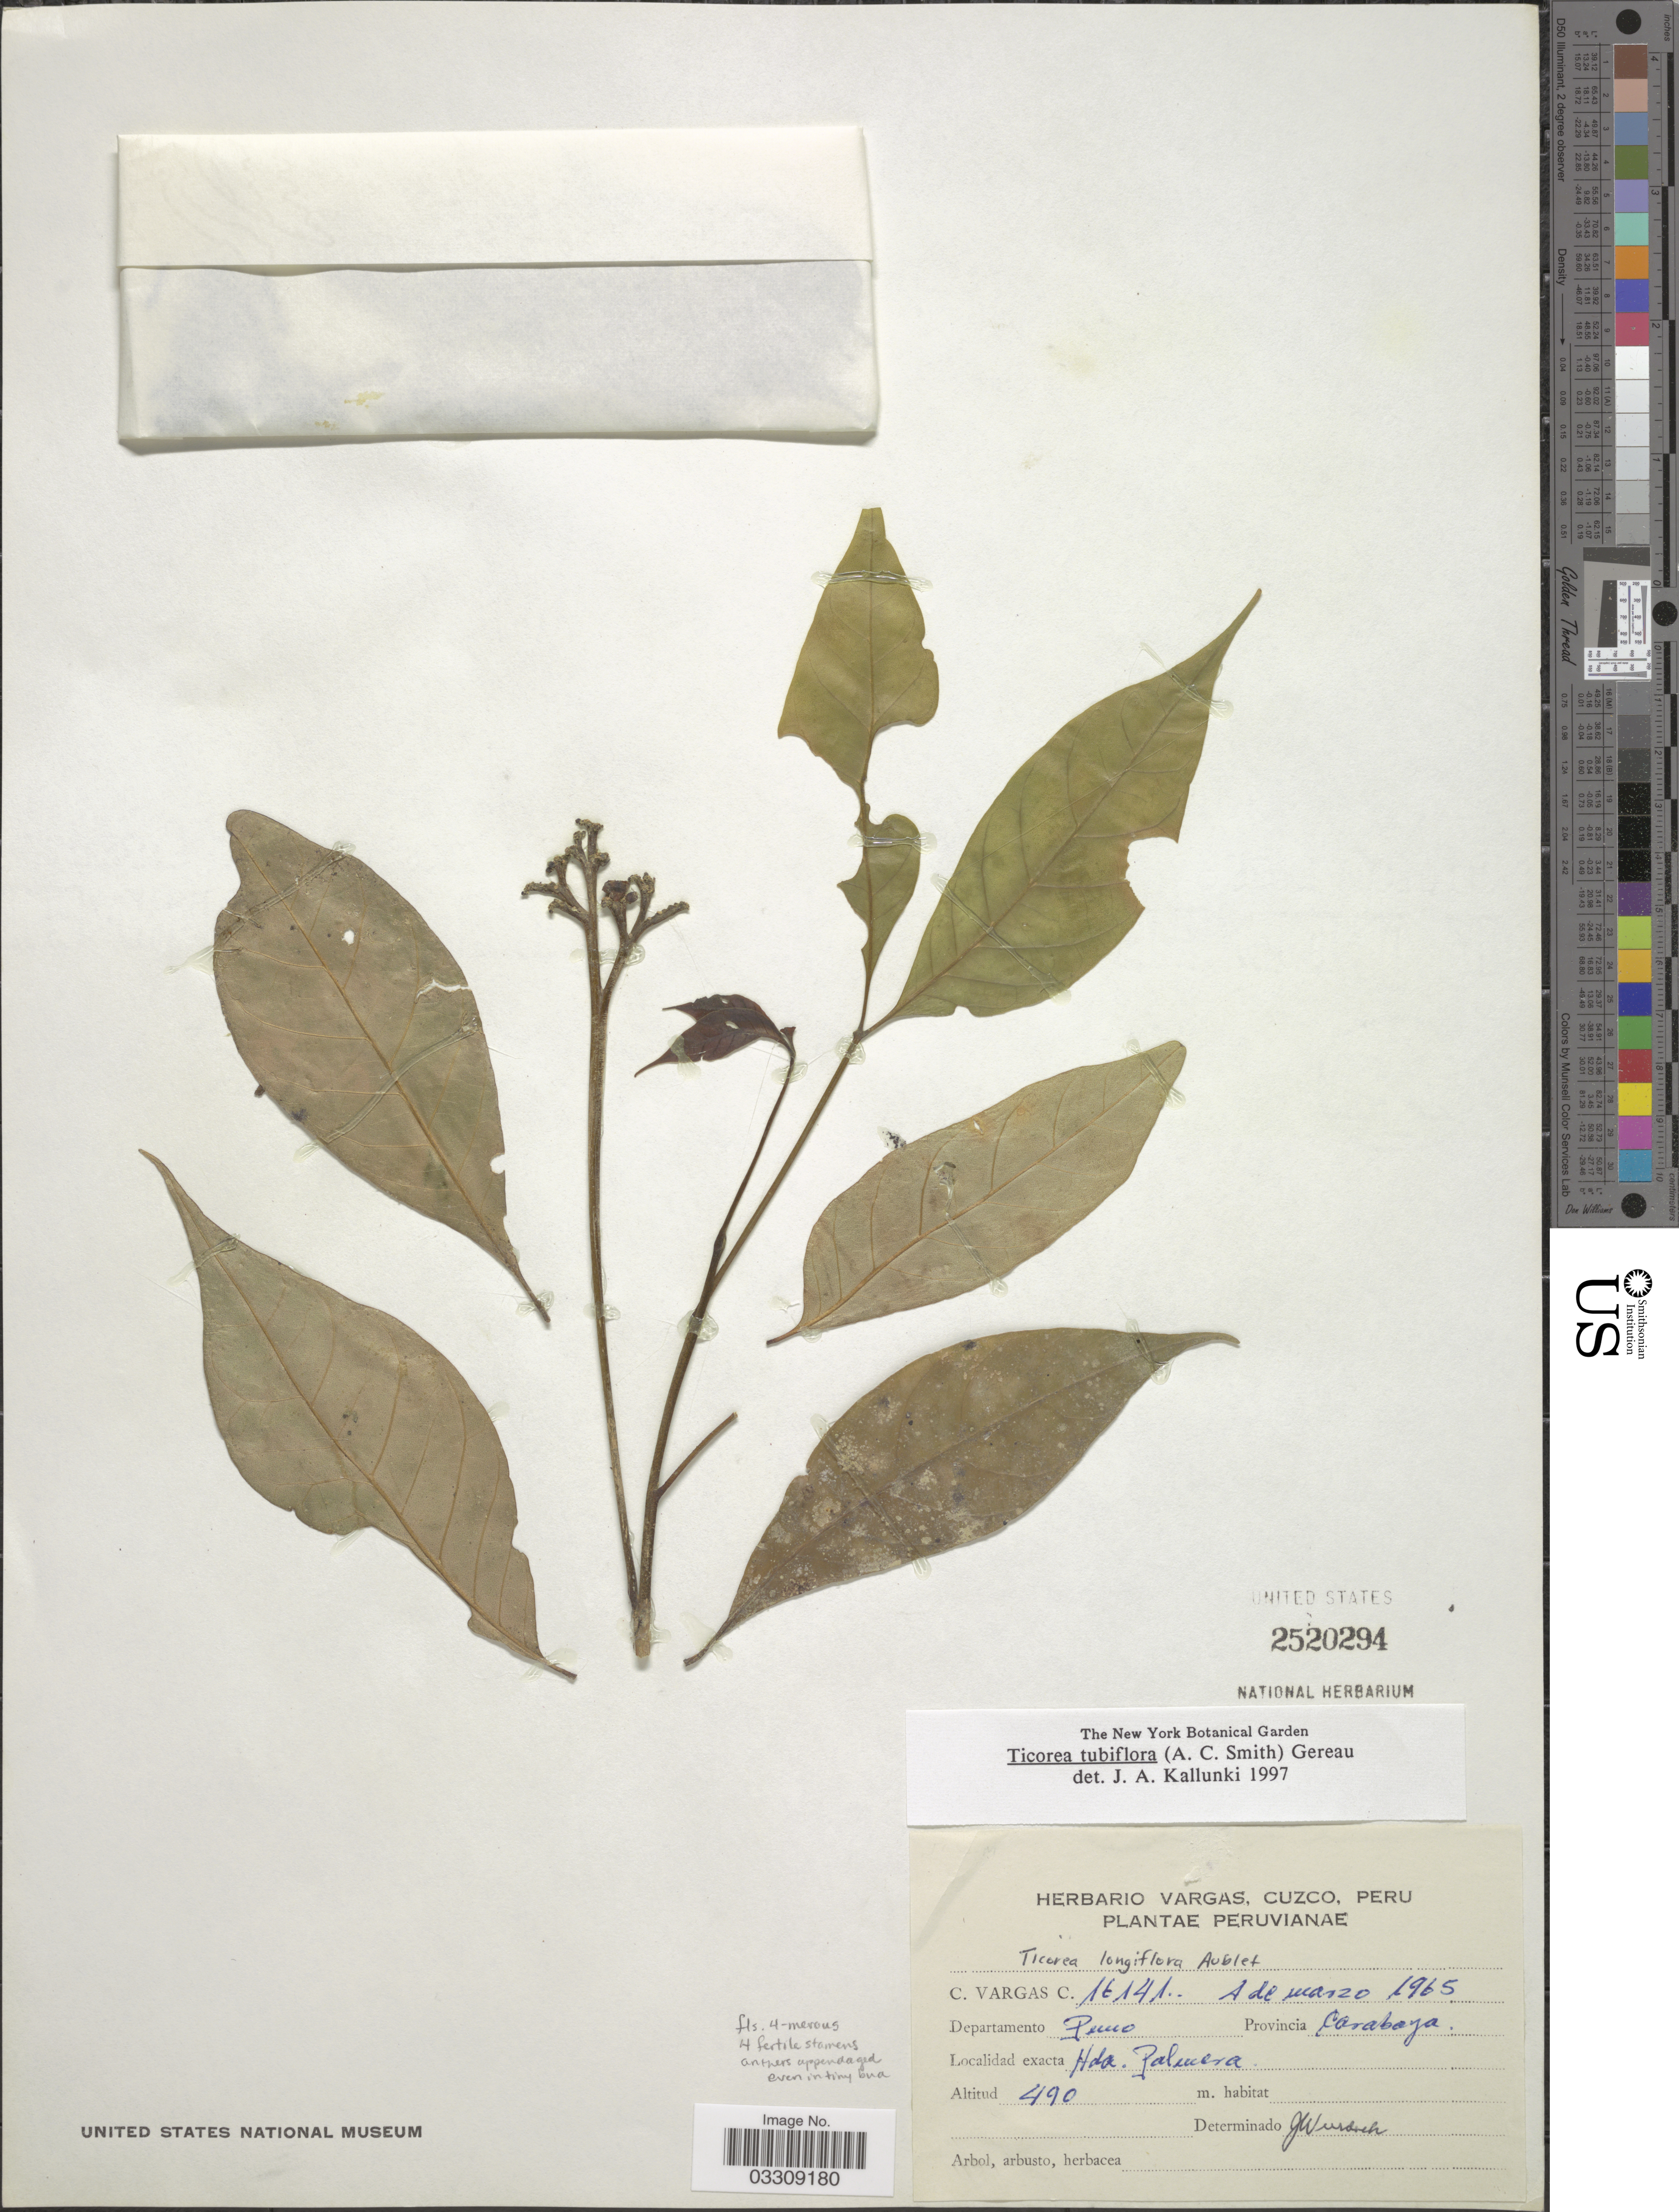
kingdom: Plantae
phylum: Tracheophyta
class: Magnoliopsida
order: Sapindales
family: Rutaceae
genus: Ticorea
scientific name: Ticorea tubiflora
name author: (A.C. Sm.) Gereau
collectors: C. Vargas Calderón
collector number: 16141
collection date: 1965-03-04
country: Peru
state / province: Puno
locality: Departmaneto Puno. Provincia Carabaya. Hda. Palmera.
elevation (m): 490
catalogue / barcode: US 2520294